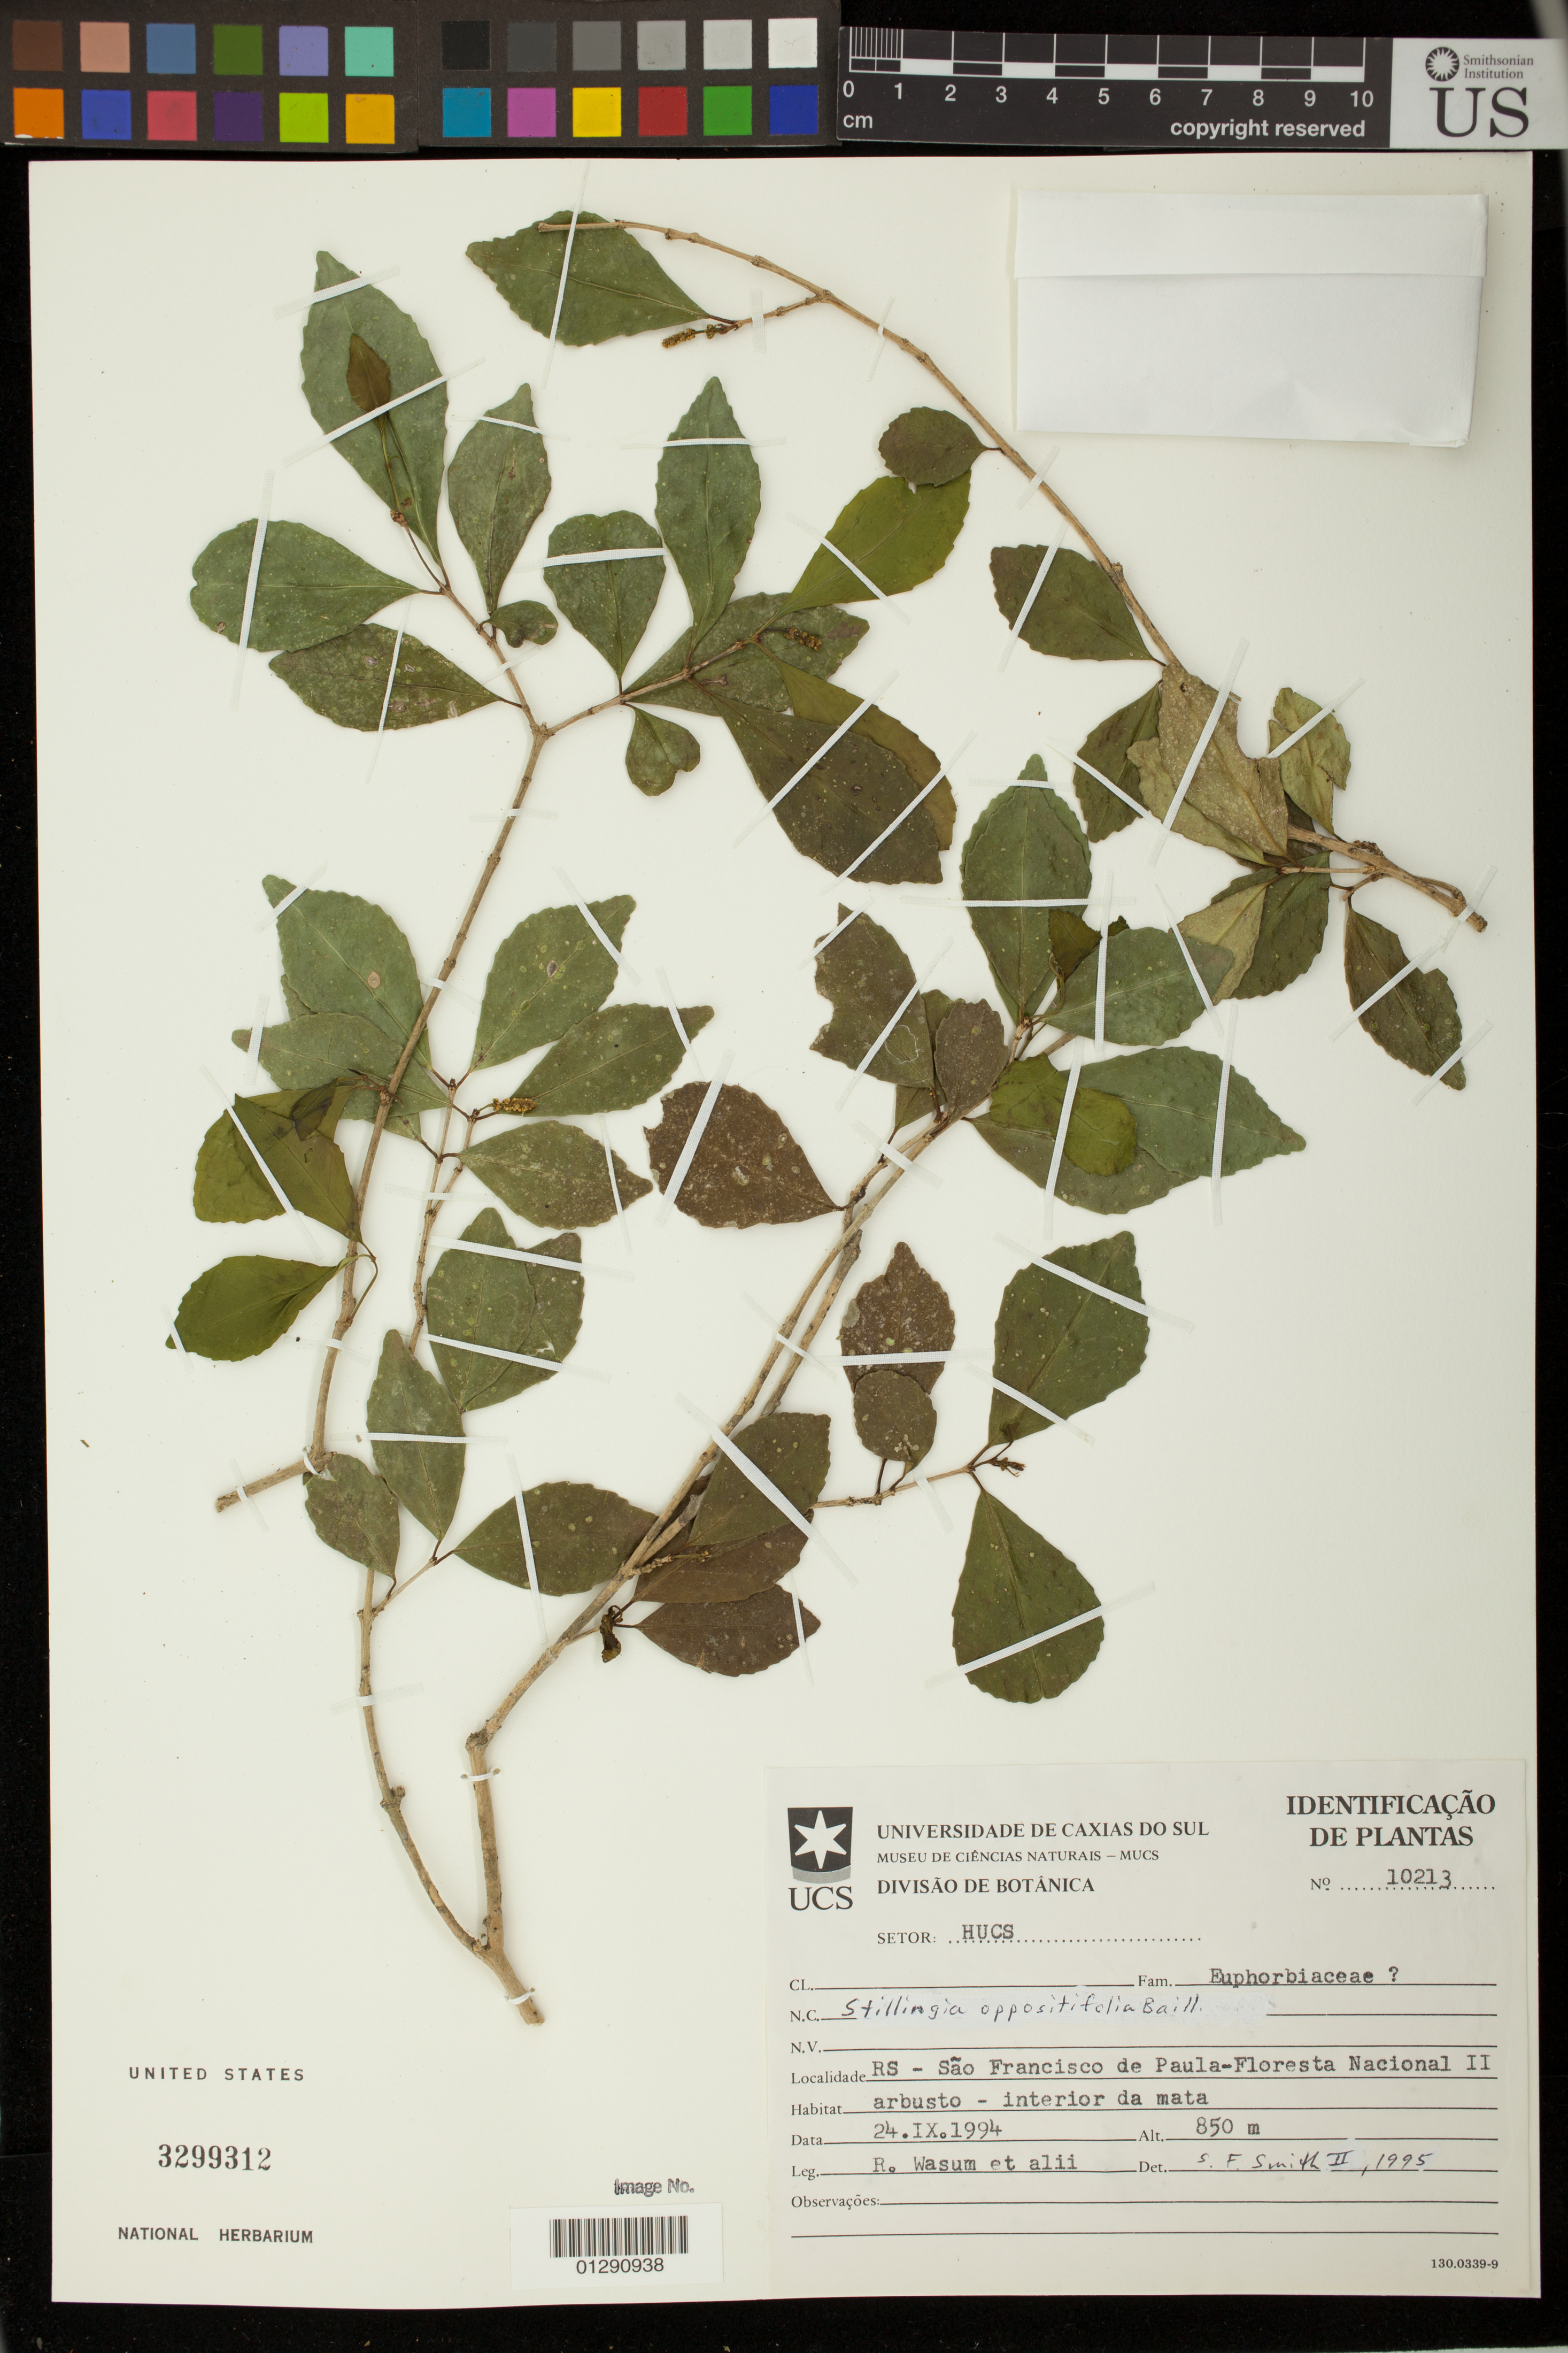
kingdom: Plantae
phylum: Tracheophyta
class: Magnoliopsida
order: Malpighiales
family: Euphorbiaceae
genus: Stillingia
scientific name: Stillingia oppositifolia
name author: Baill. ex Müll. Arg.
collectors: R. Wasum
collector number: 10213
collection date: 1994-09-24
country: Brazil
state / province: Rio Grande do Sul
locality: Sao Francisco de Paula-Floresta Nacional II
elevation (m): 850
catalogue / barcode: US 3299312